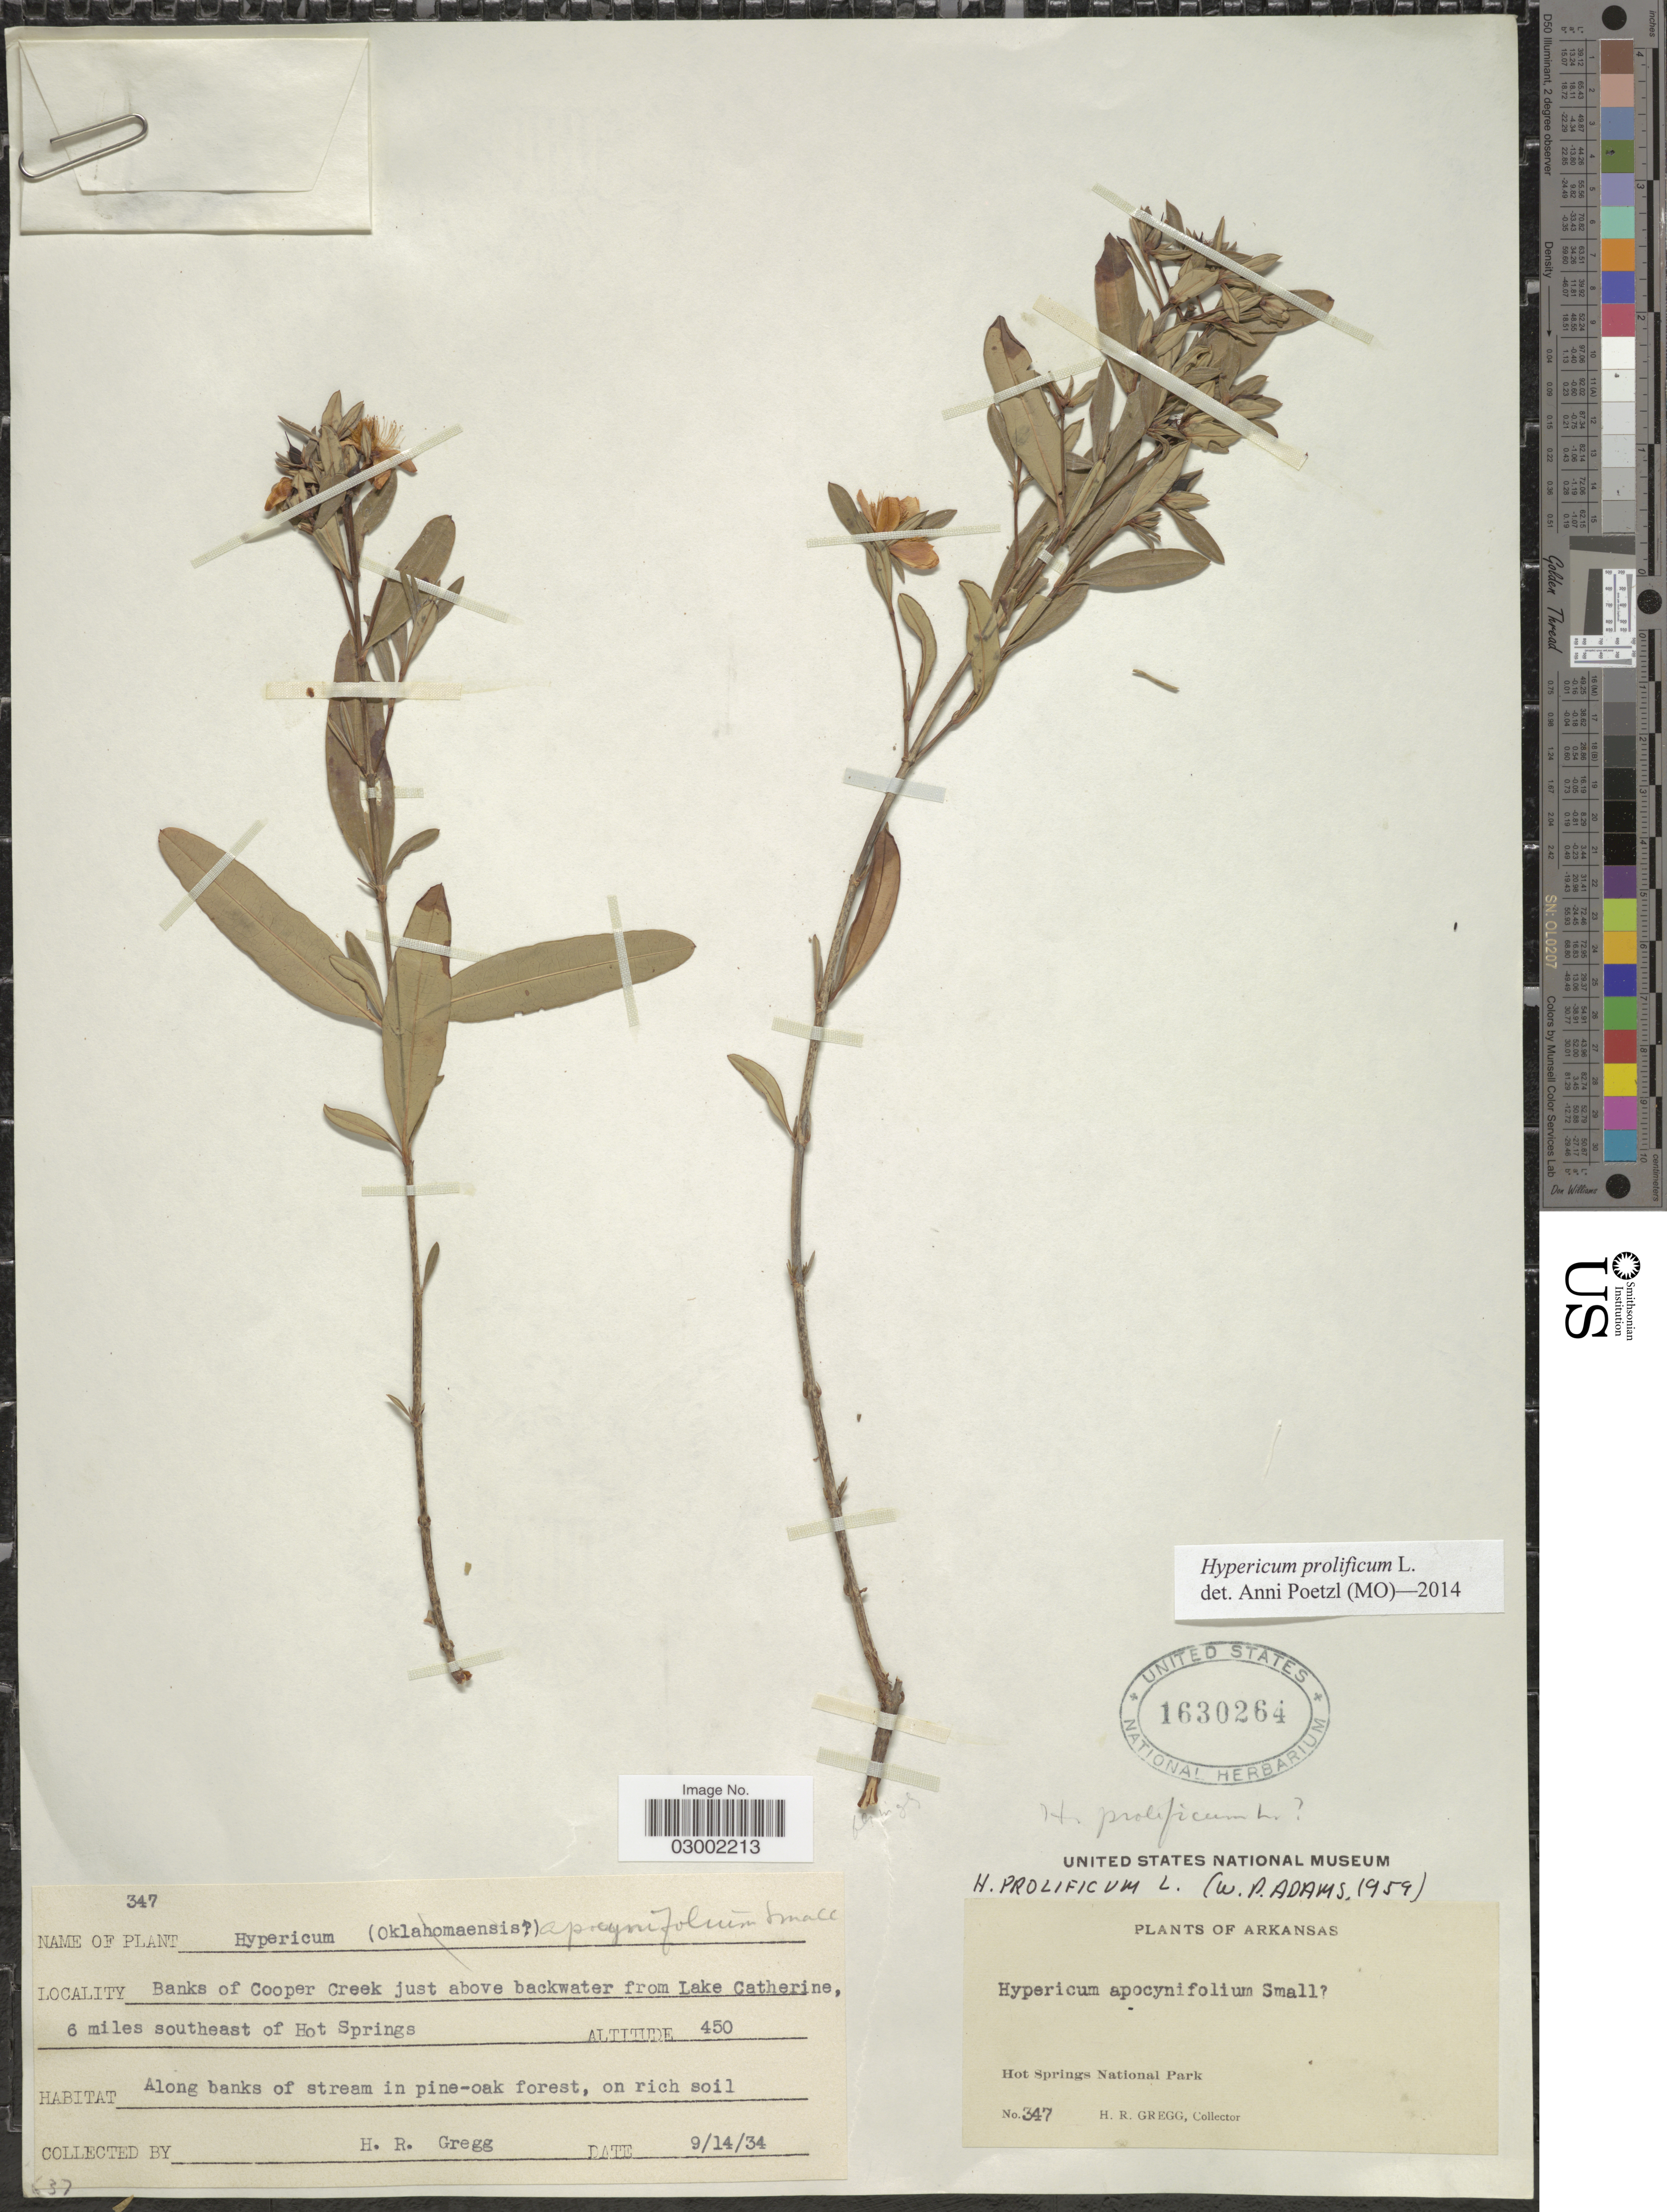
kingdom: Plantae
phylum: Tracheophyta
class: Magnoliopsida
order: Malpighiales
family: Hypericaceae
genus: Hypericum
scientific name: Hypericum prolificum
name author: L.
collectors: H. Gregg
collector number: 347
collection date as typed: Transcribed d/m/y: 14/9/34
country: United States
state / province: Arkansas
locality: Banks of Cooper Creek just above backwater from Lake Catherine, 6 miles southeast of Hot Springs. Hot Springs National Park.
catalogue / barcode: US 1630264